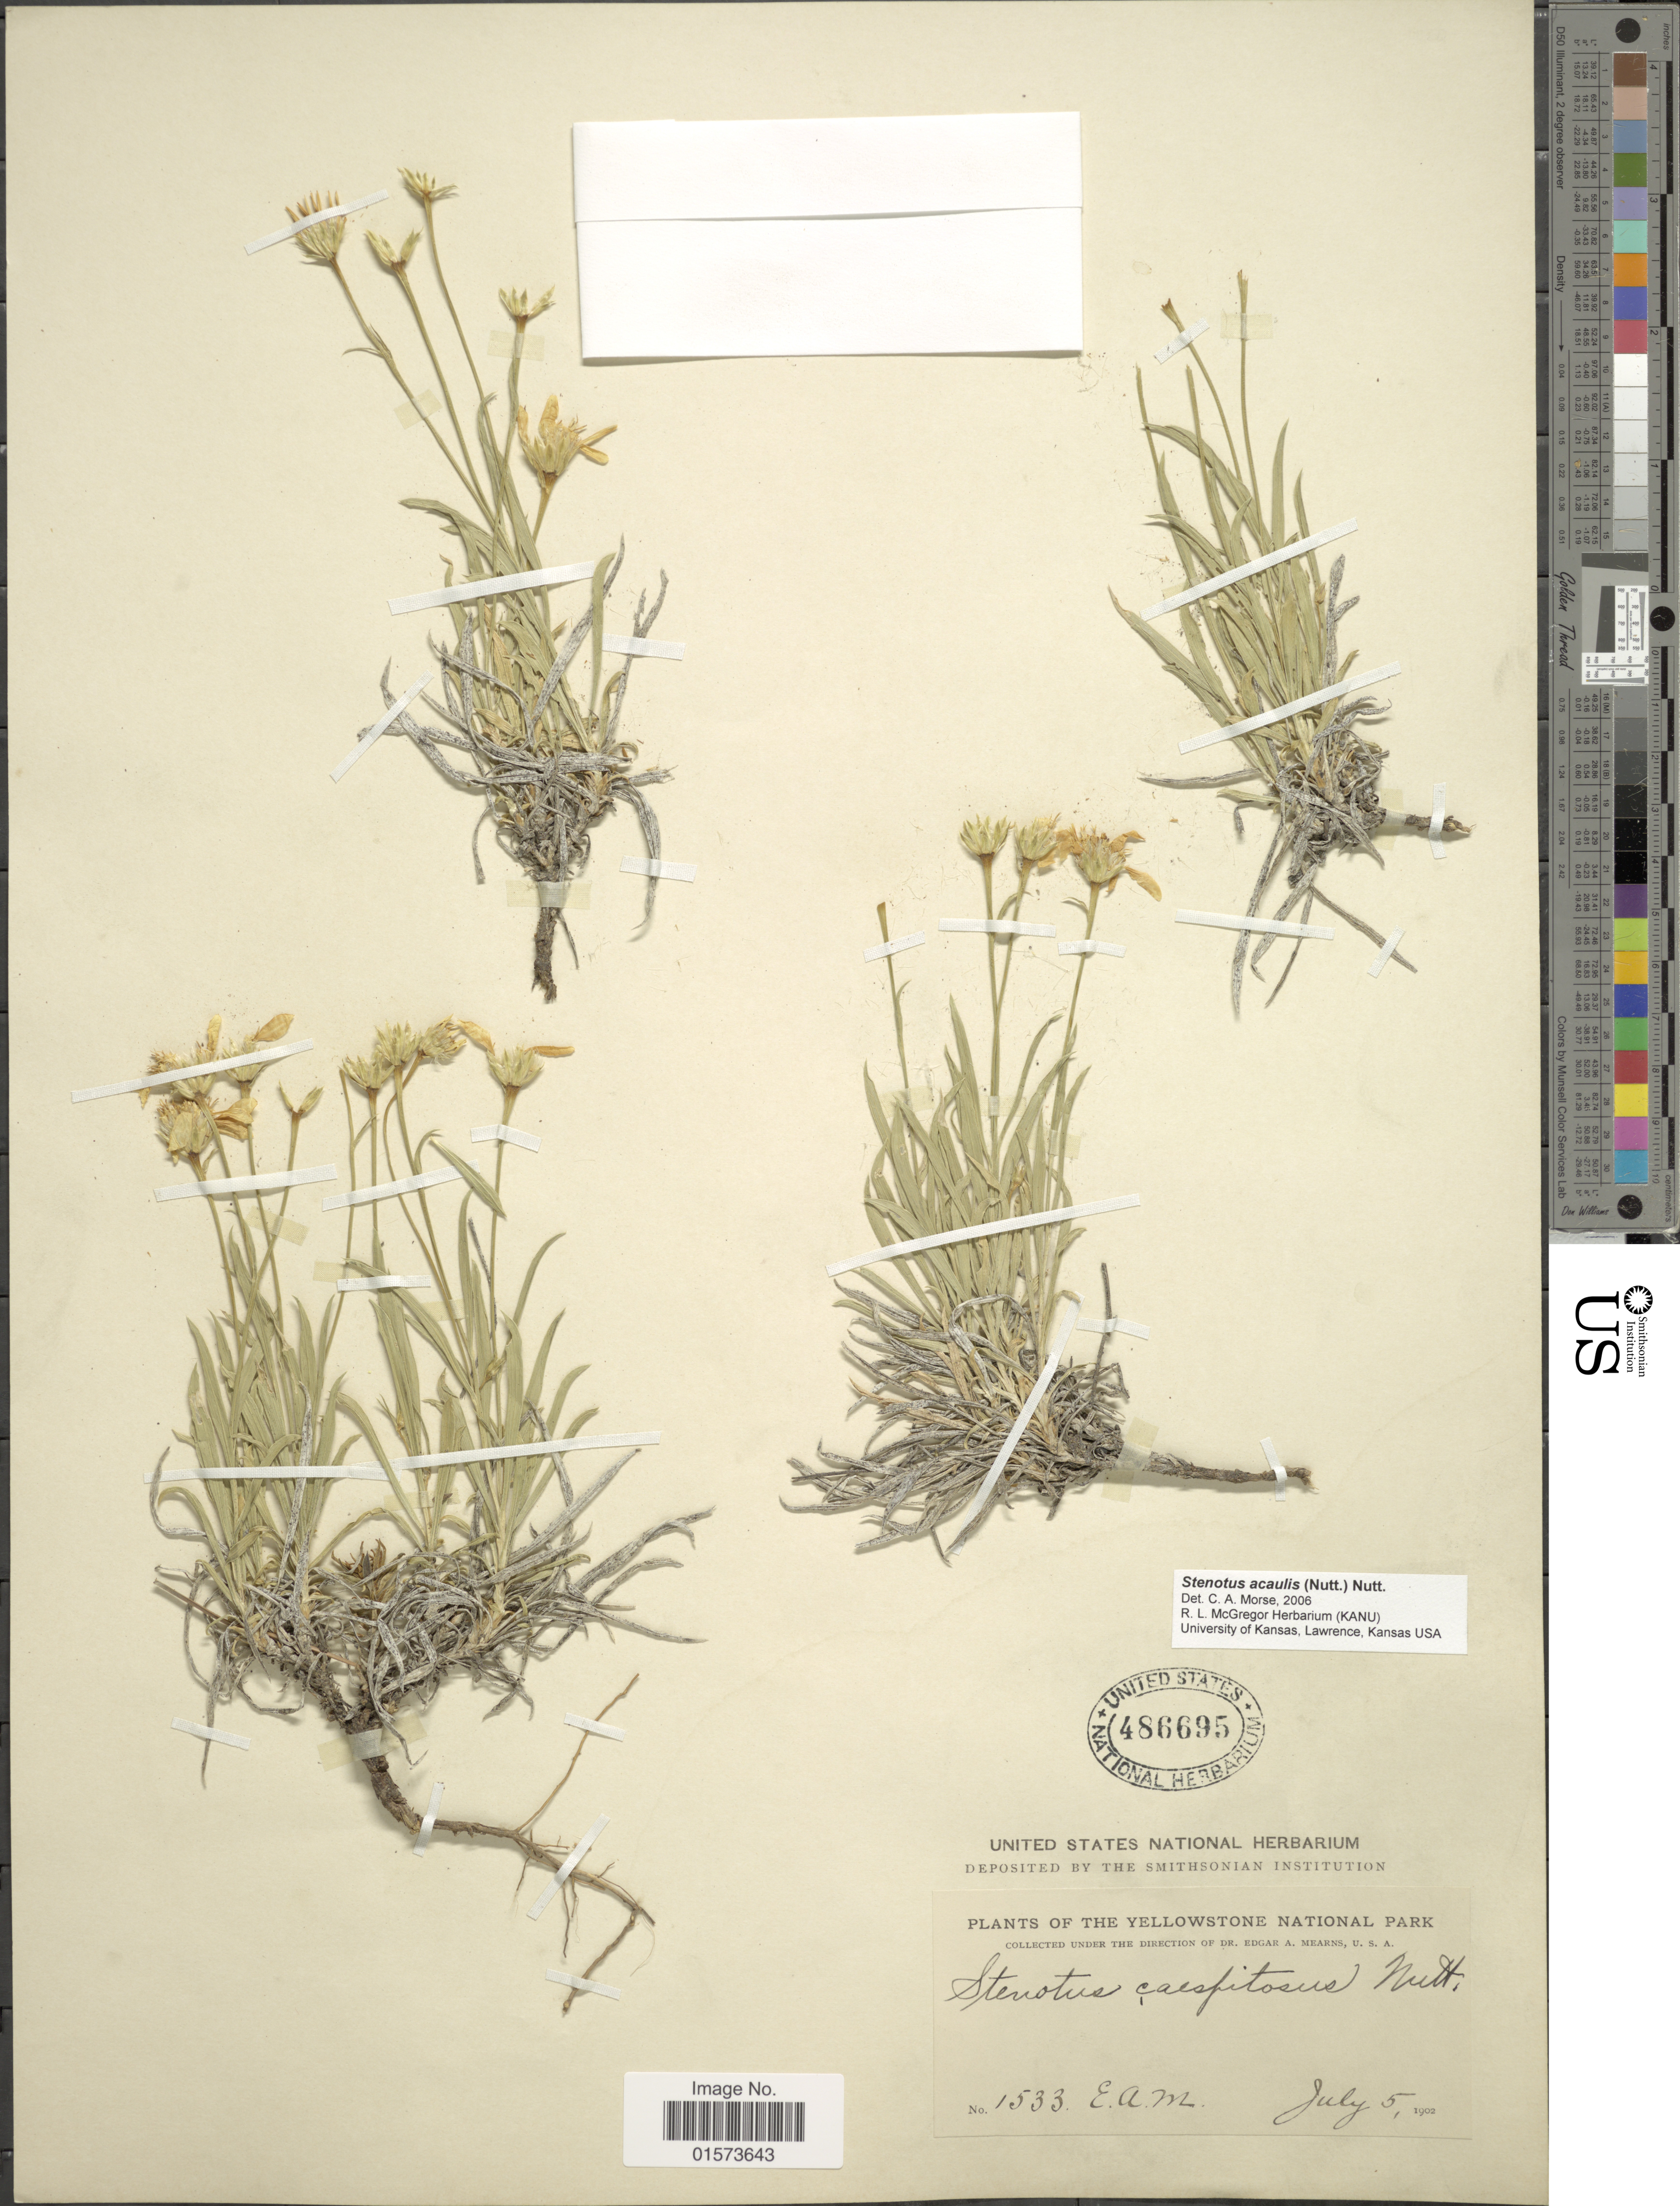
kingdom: Plantae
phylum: Tracheophyta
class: Magnoliopsida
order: Asterales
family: Asteraceae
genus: Stenotus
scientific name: Stenotus acaulis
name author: (Nutt.) Nutt.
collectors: E. A. Mearns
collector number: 1533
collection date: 1902-07-05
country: United States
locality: Yellowstone National Park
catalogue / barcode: US 486695